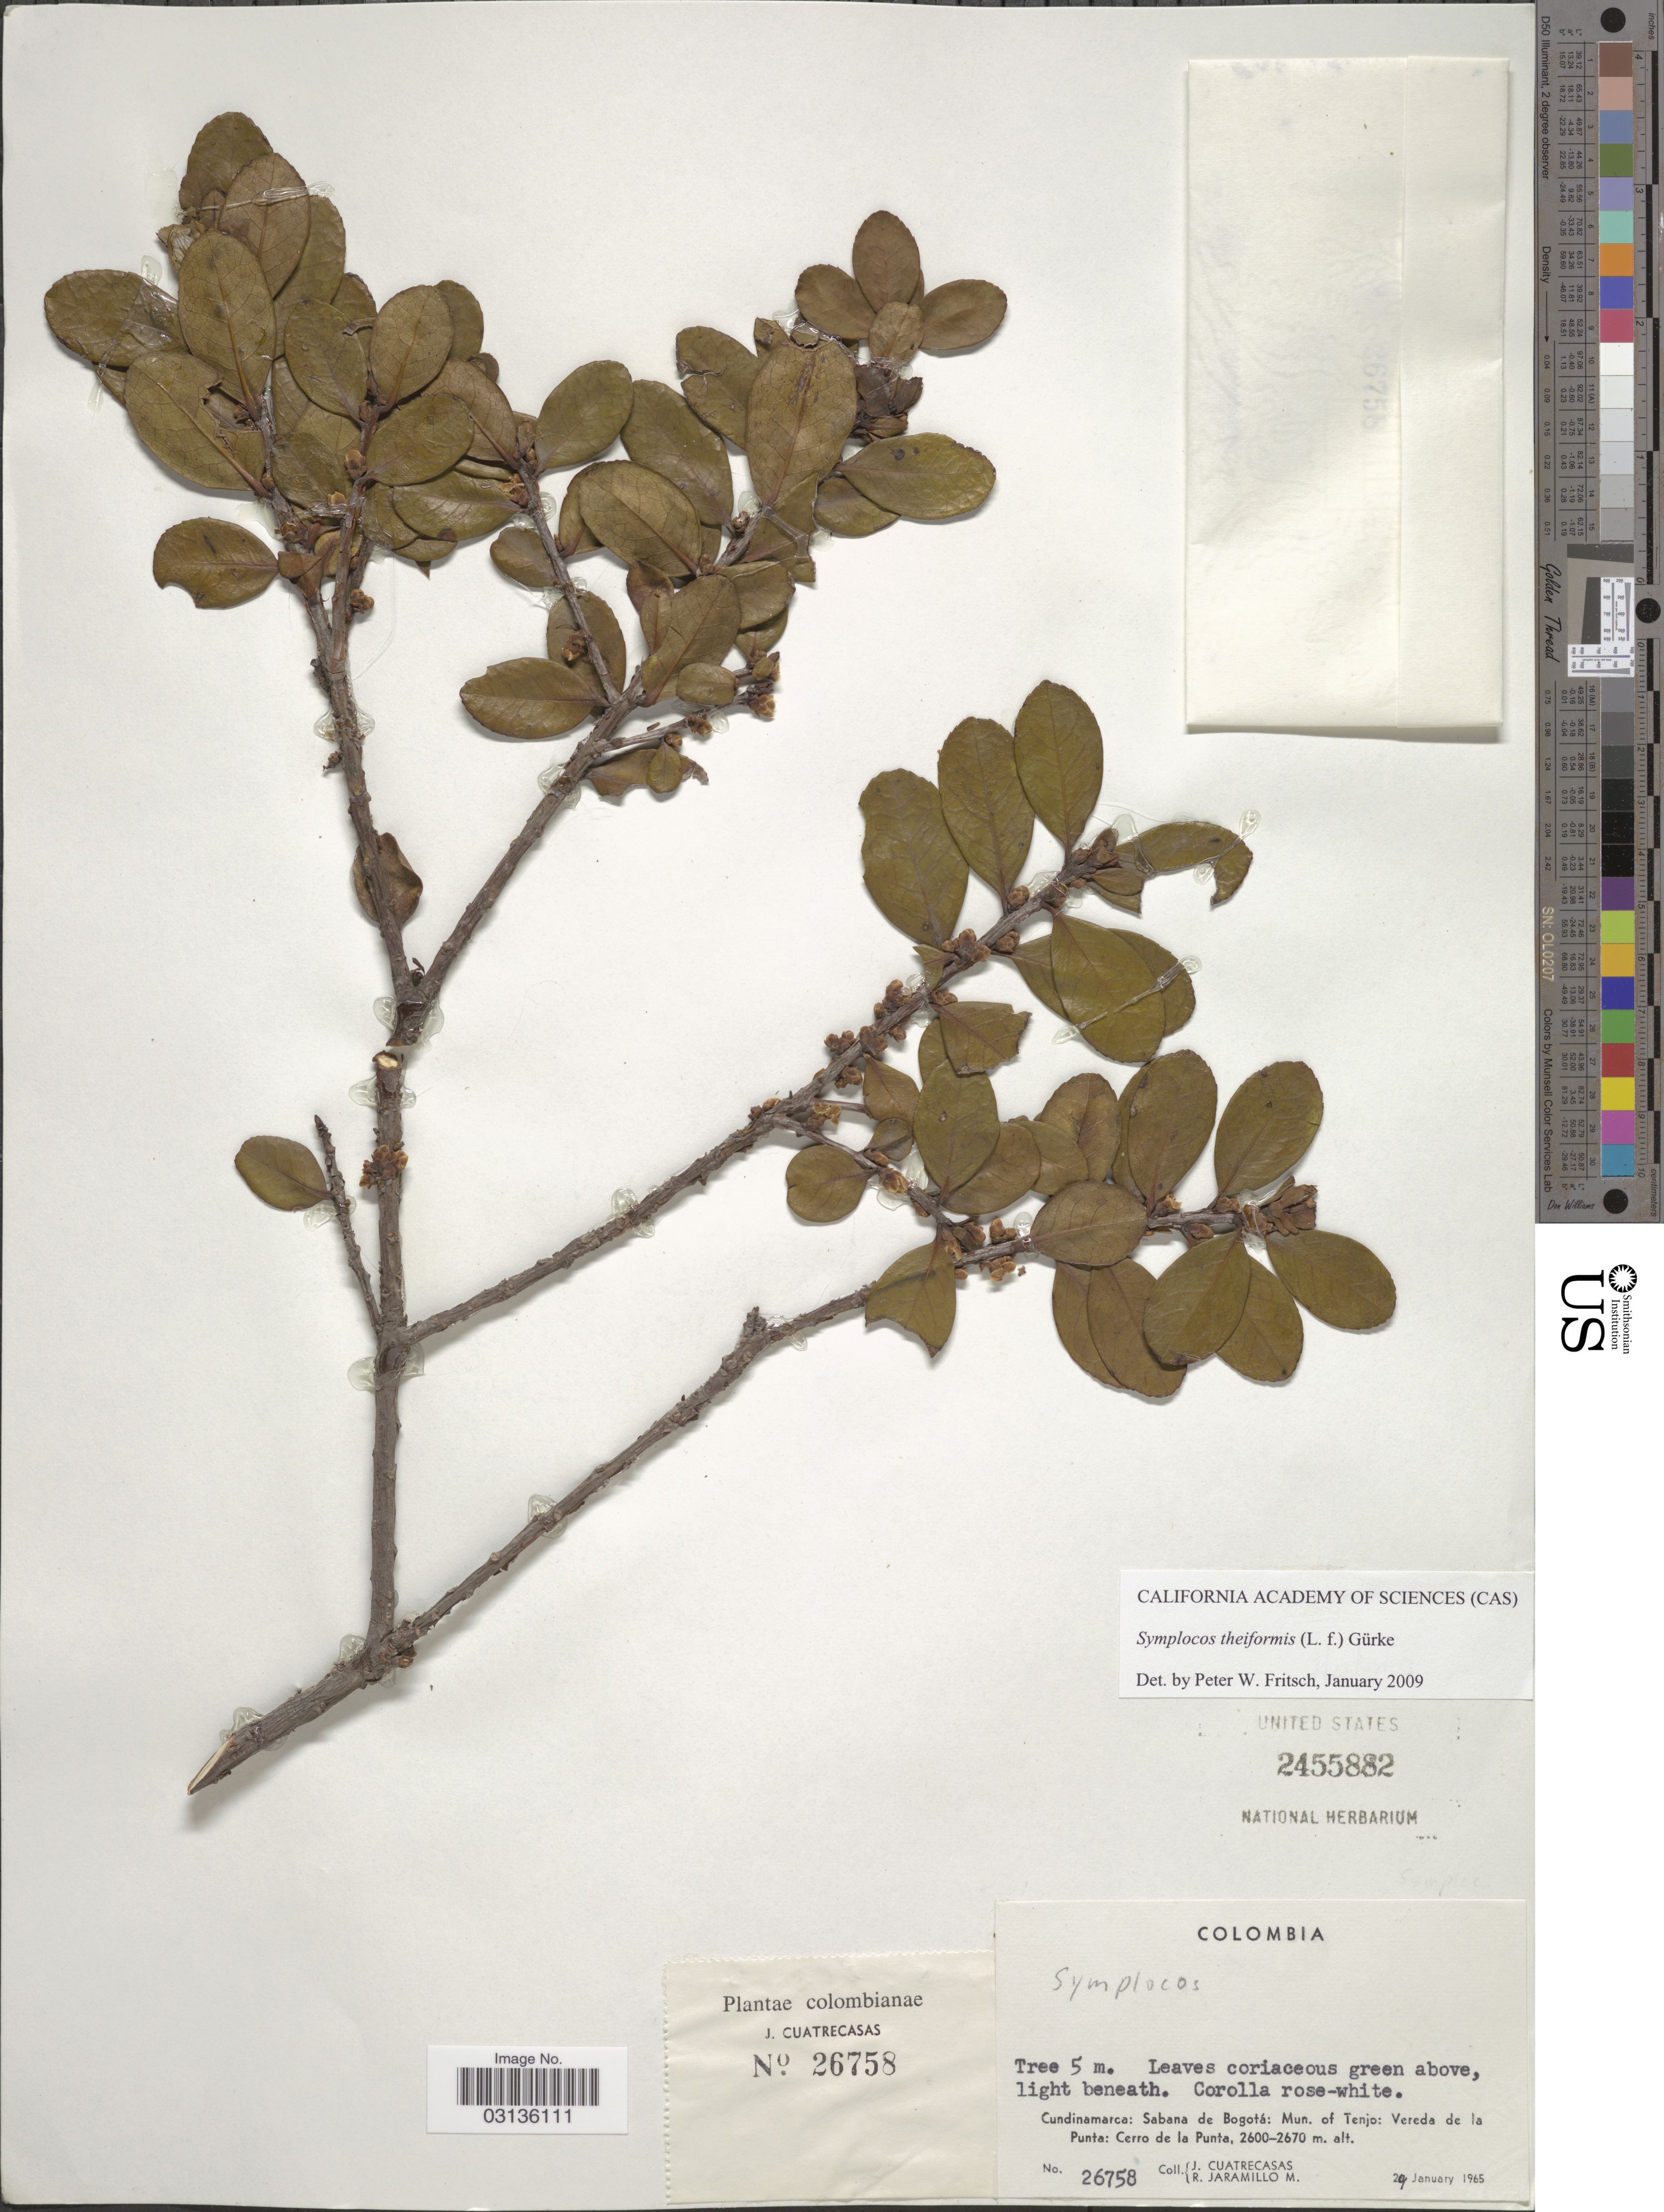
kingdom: Plantae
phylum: Tracheophyta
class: Magnoliopsida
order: Ericales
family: Symplocaceae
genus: Symplocos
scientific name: Symplocos theiformis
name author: (L. f.) Oken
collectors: J. Cuatrecasas & R. Jaramillo M.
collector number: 26758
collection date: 1965-01-29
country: Colombia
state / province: Cundinamarca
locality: Sabana de Bogotá: Mun. of Tenjo: Vereda de la Punta: Cerro de la Punta.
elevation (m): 2600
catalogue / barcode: US 2455882